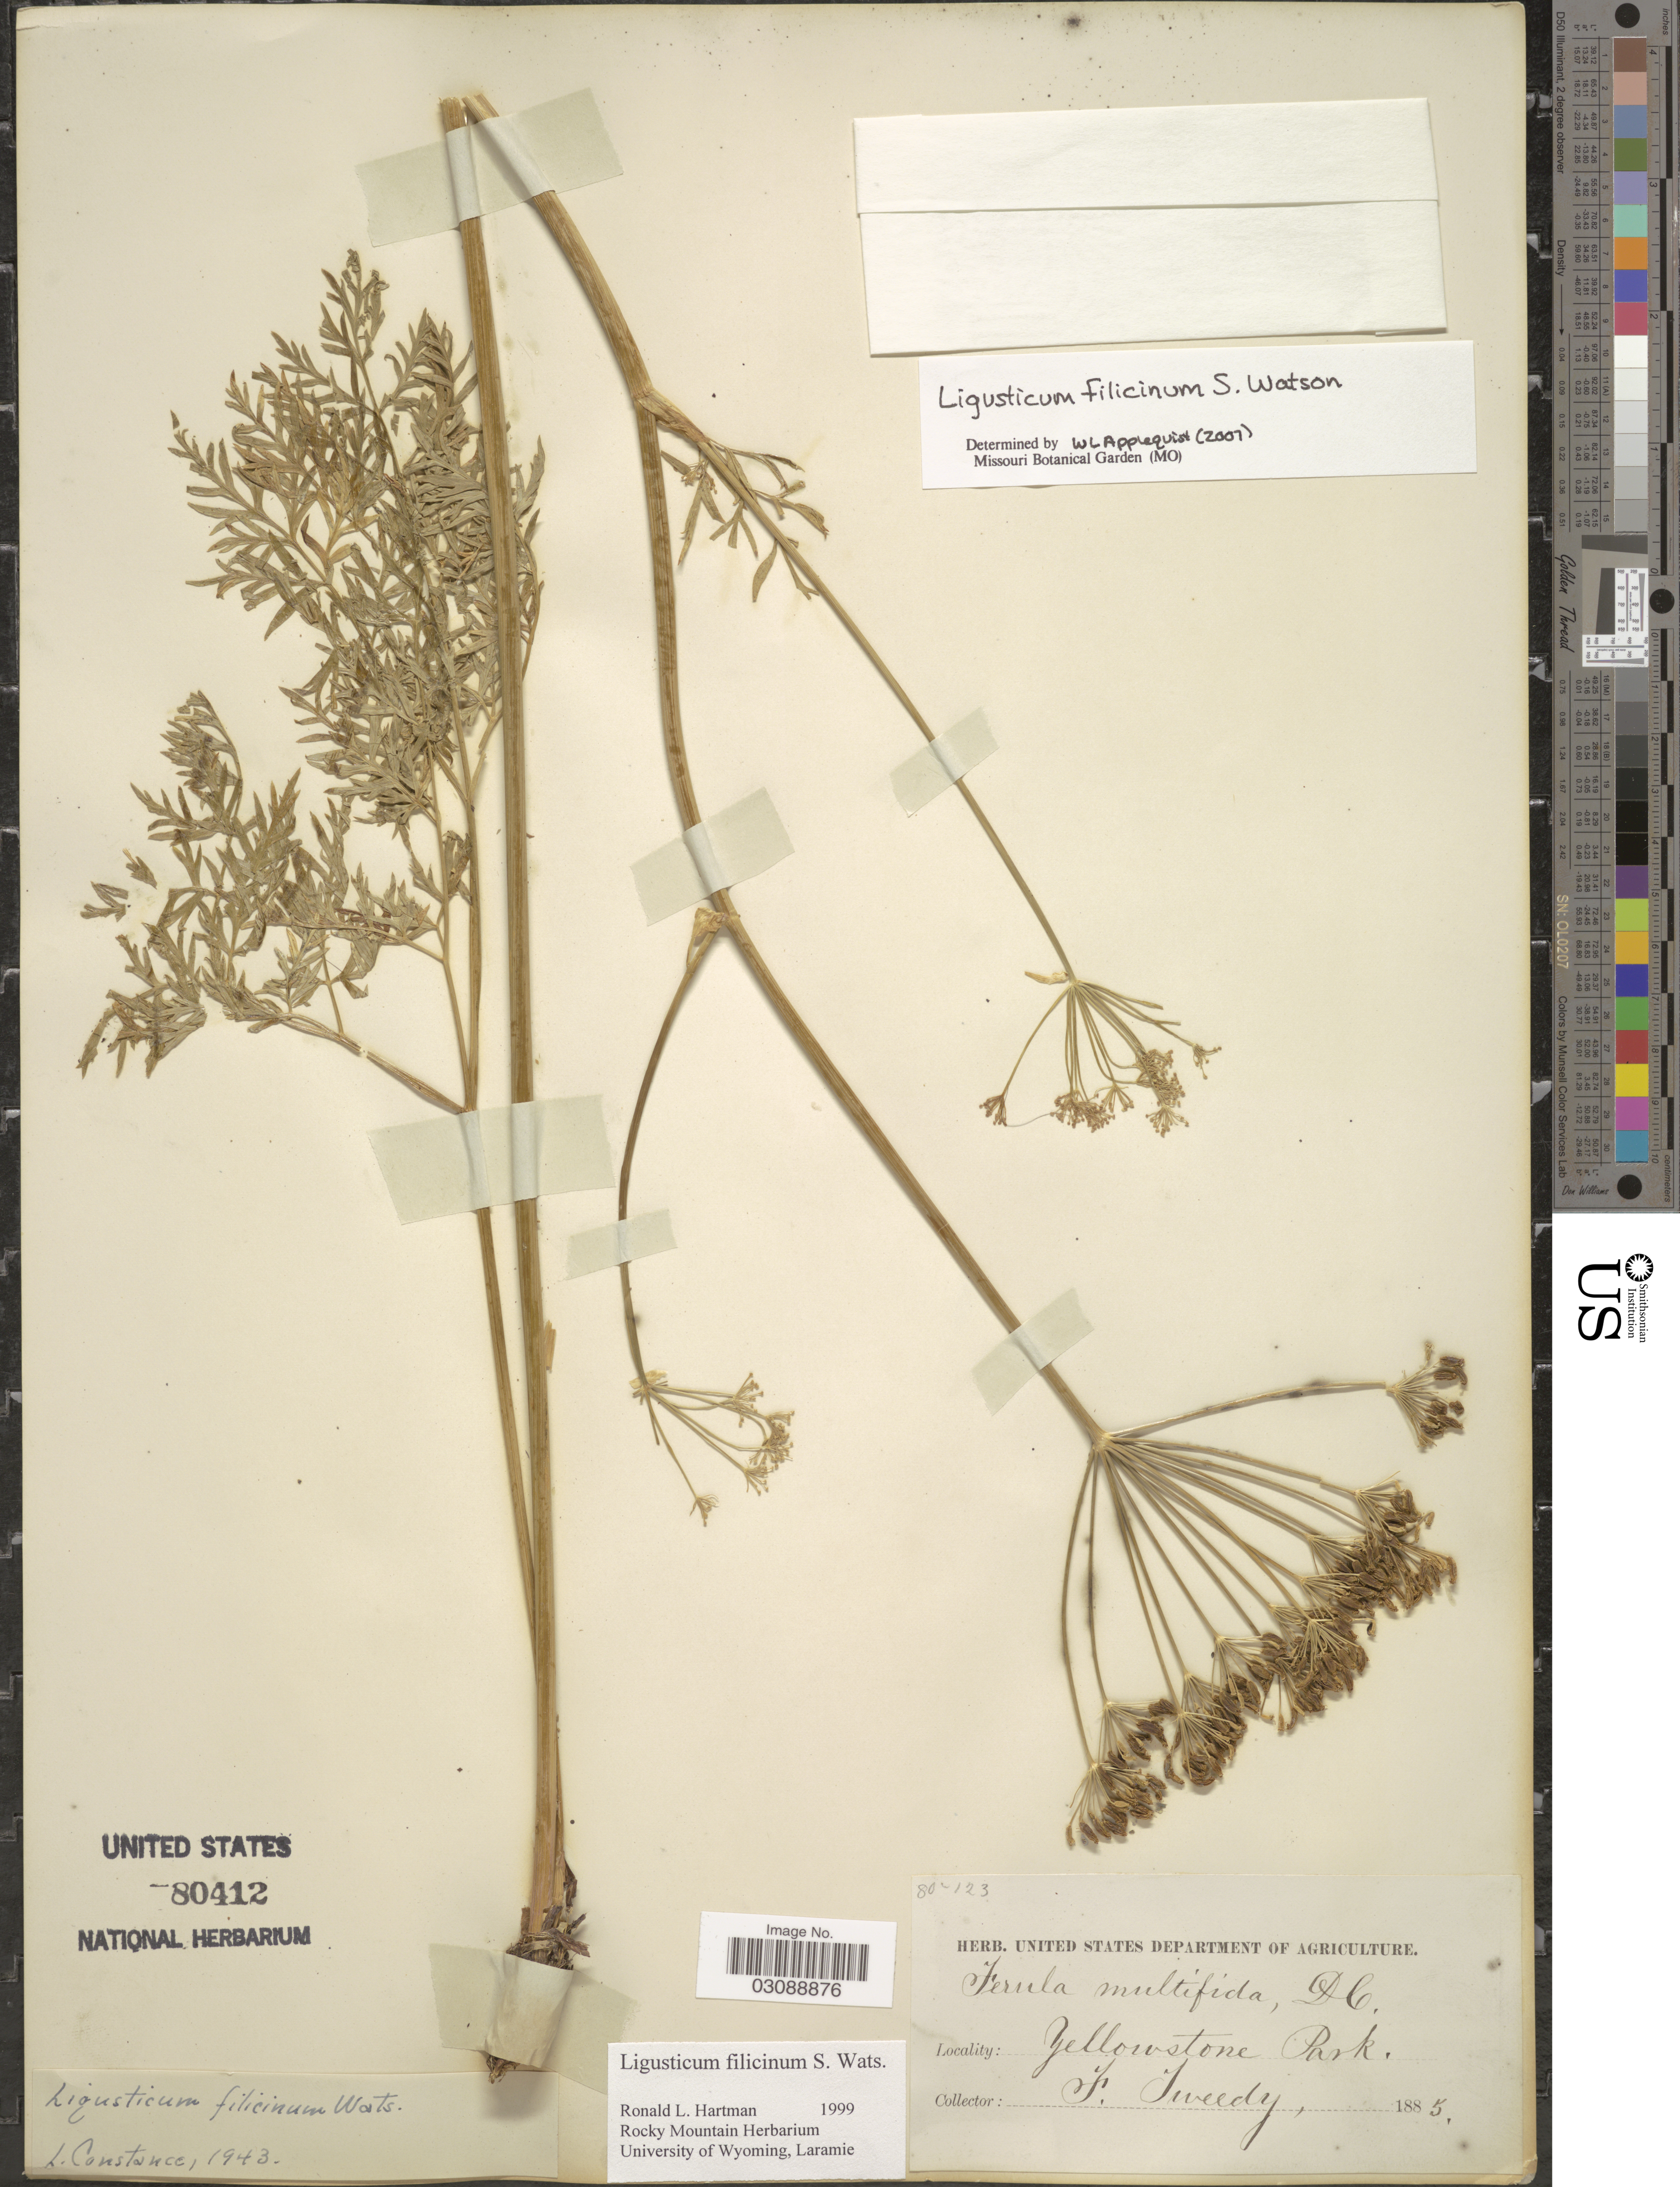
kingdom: Plantae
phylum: Tracheophyta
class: Magnoliopsida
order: Apiales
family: Apiaceae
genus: Ligusticum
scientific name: Ligusticum filicinum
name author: S. Watson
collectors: F. Tweedy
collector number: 80123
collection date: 1885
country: United States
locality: Yellowstone Park.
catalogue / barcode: US 80412